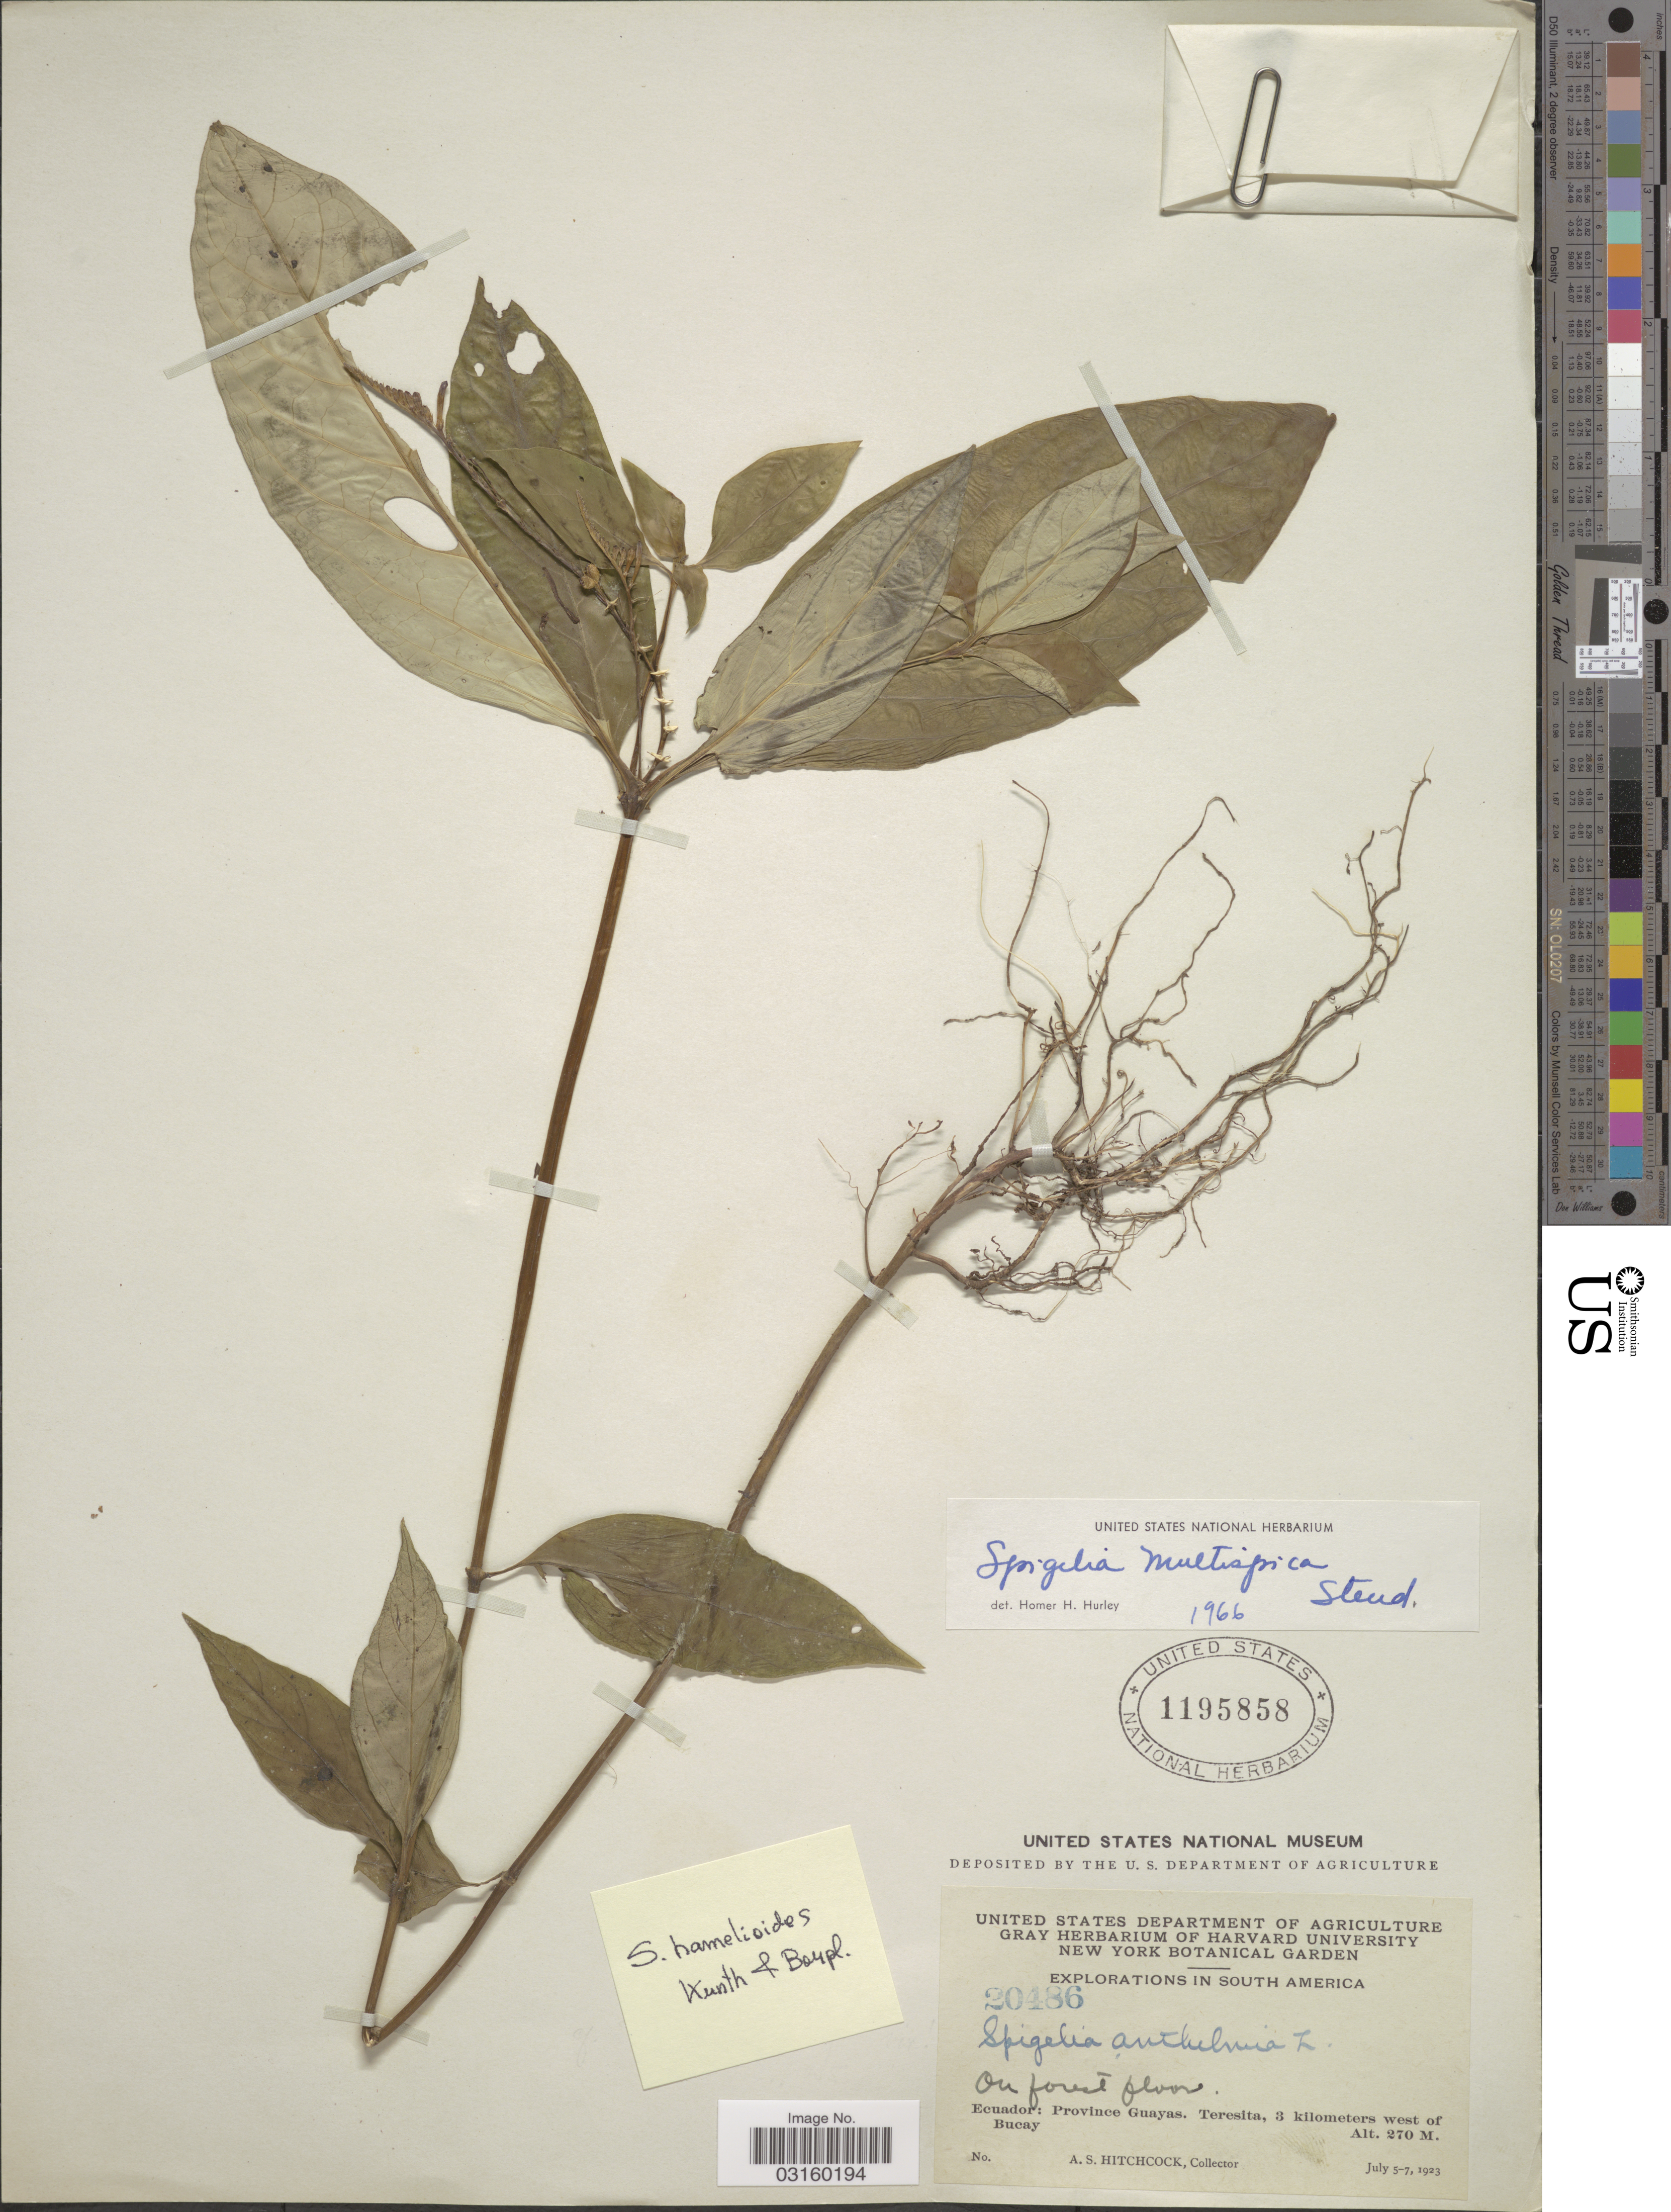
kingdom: Plantae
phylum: Tracheophyta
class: Magnoliopsida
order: Gentianales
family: Loganiaceae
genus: Spigelia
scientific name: Spigelia hamelioides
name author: Kunth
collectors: A. S. Hitchcock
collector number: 20486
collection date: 1923-07-05/1923-07-07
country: Ecuador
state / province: Guayas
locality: Teresita, 3 kilometers, west of Bucay.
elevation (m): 270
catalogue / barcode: US 1195858